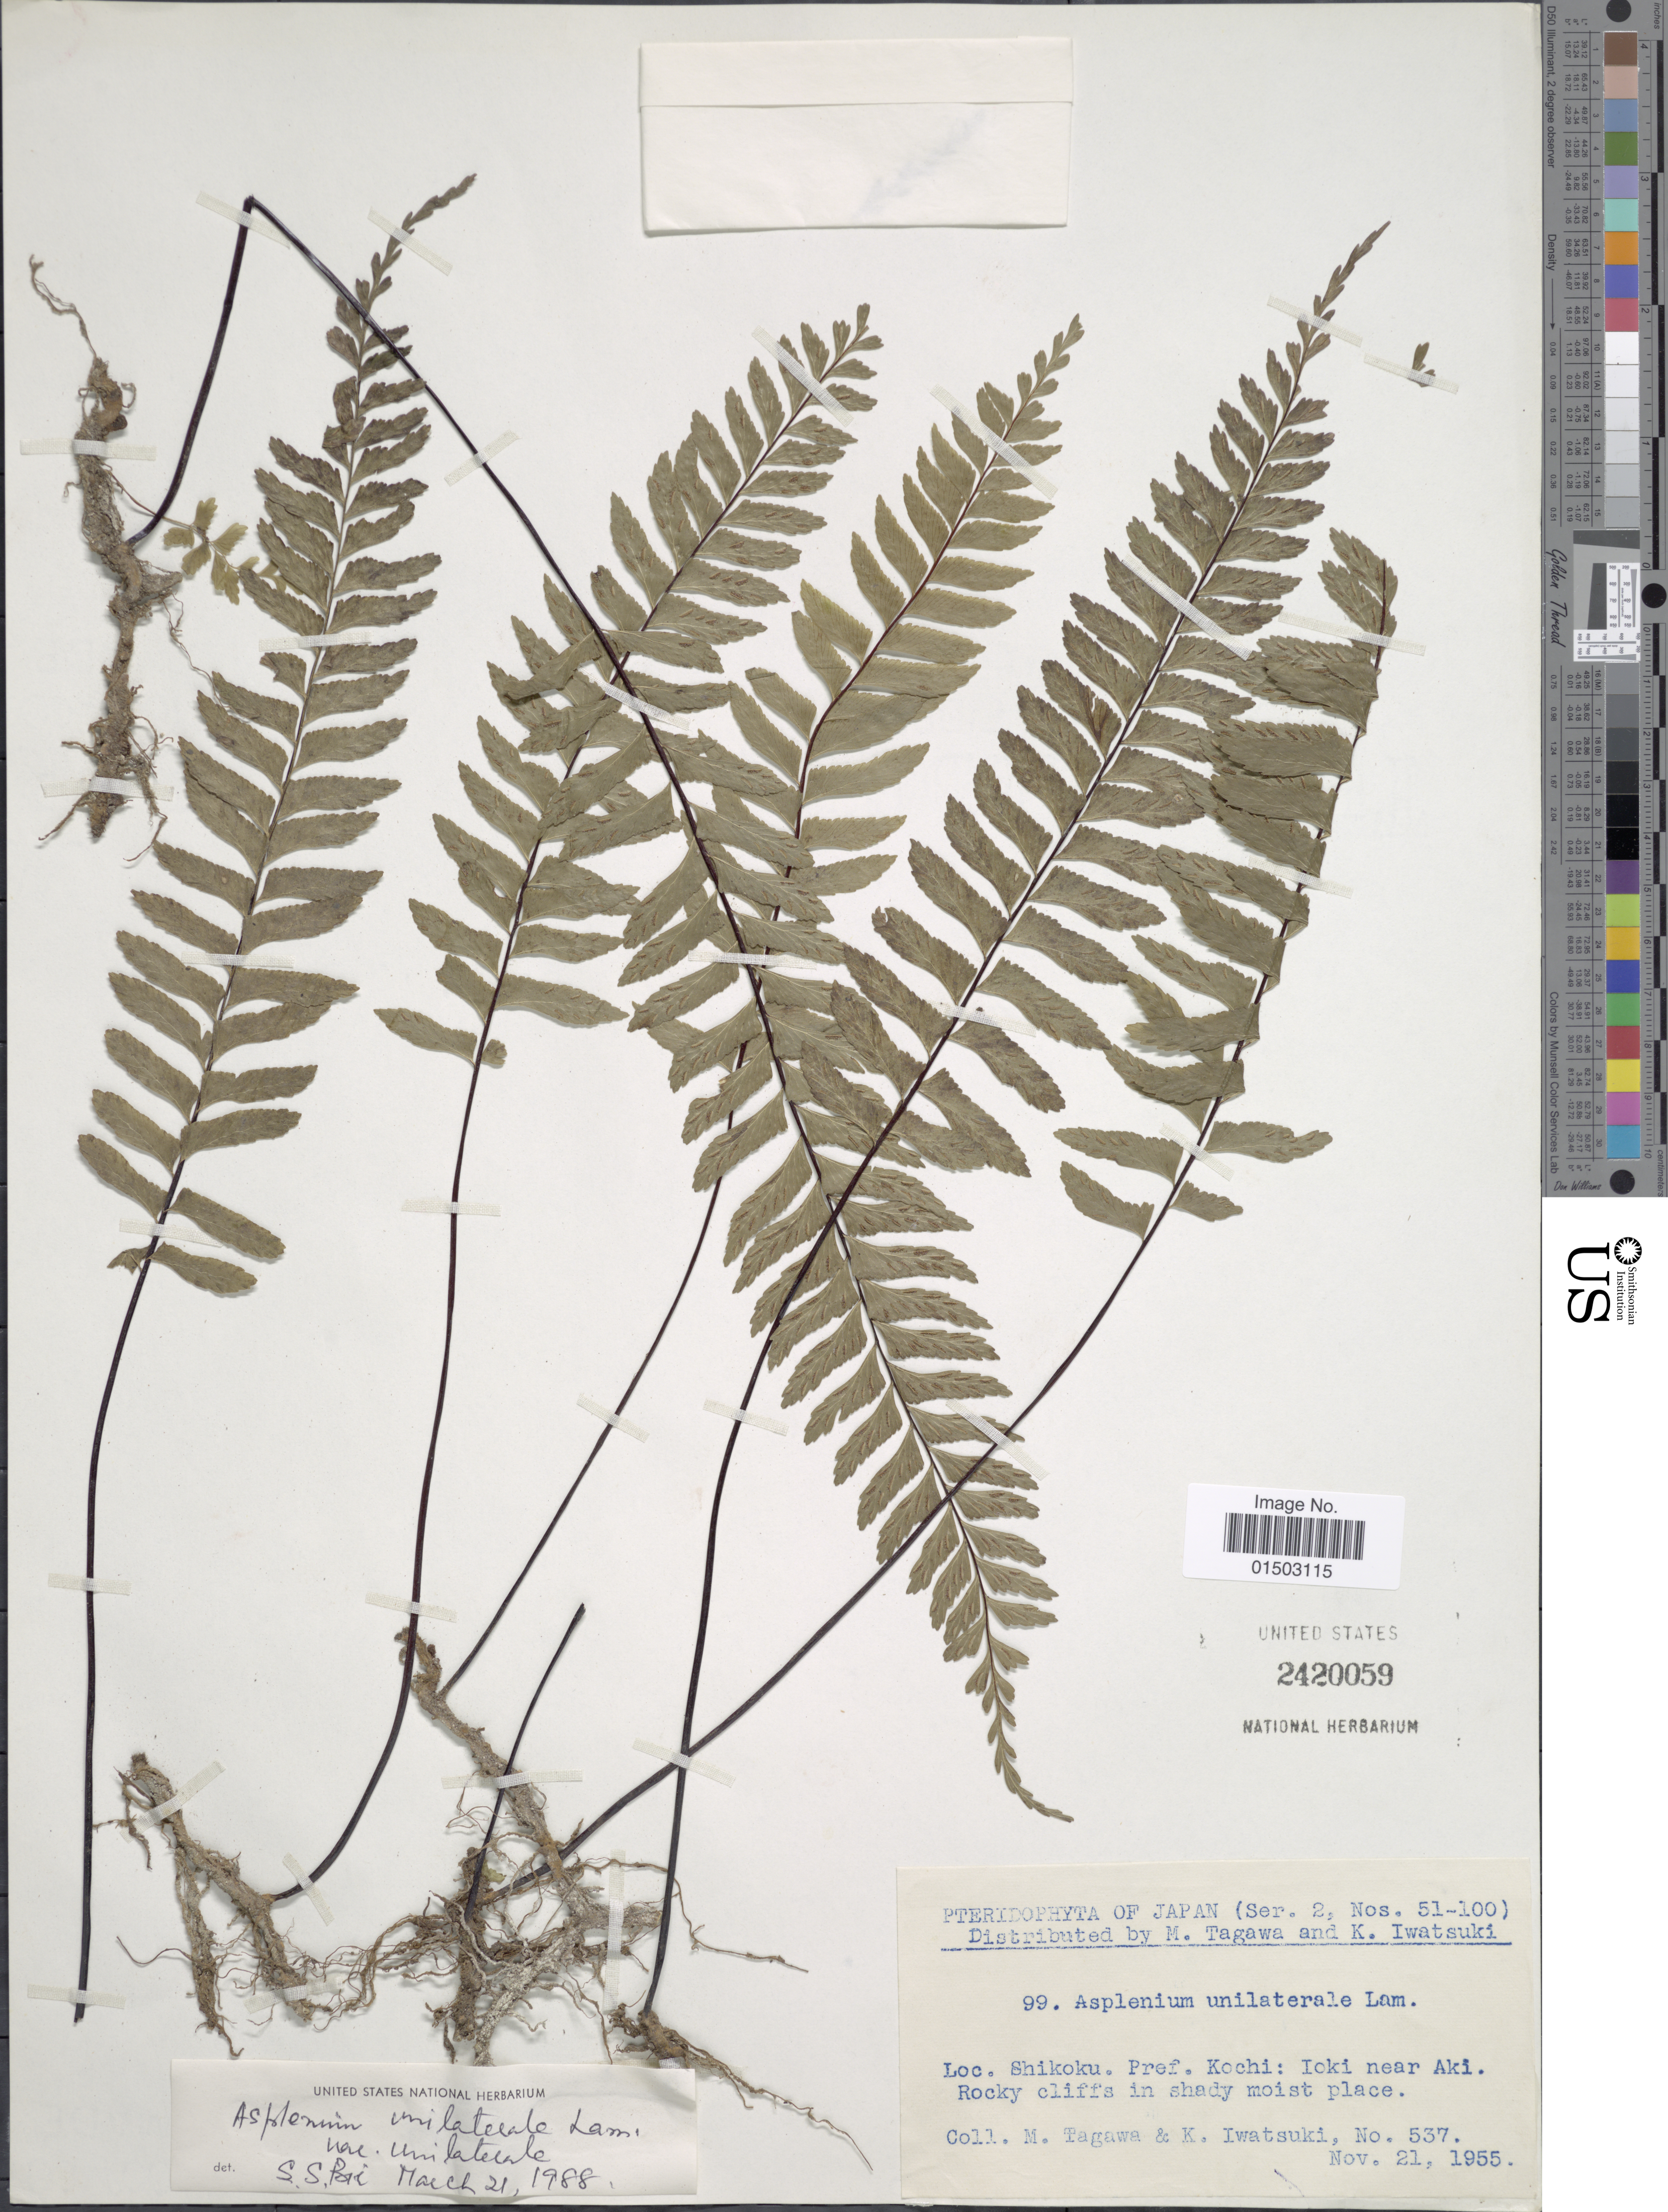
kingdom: Plantae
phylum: Tracheophyta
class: Polypodiopsida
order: Polypodiales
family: Aspleniaceae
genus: Hymenasplenium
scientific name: Hymenasplenium unilaterale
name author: (Lam.) Hayata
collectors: M. Tagawa & K. Iwatsuki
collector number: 537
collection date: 1955-11-21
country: Japan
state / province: Koti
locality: Shikoku. Pref. Kochi: Icki near Aki.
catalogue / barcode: US 2420059